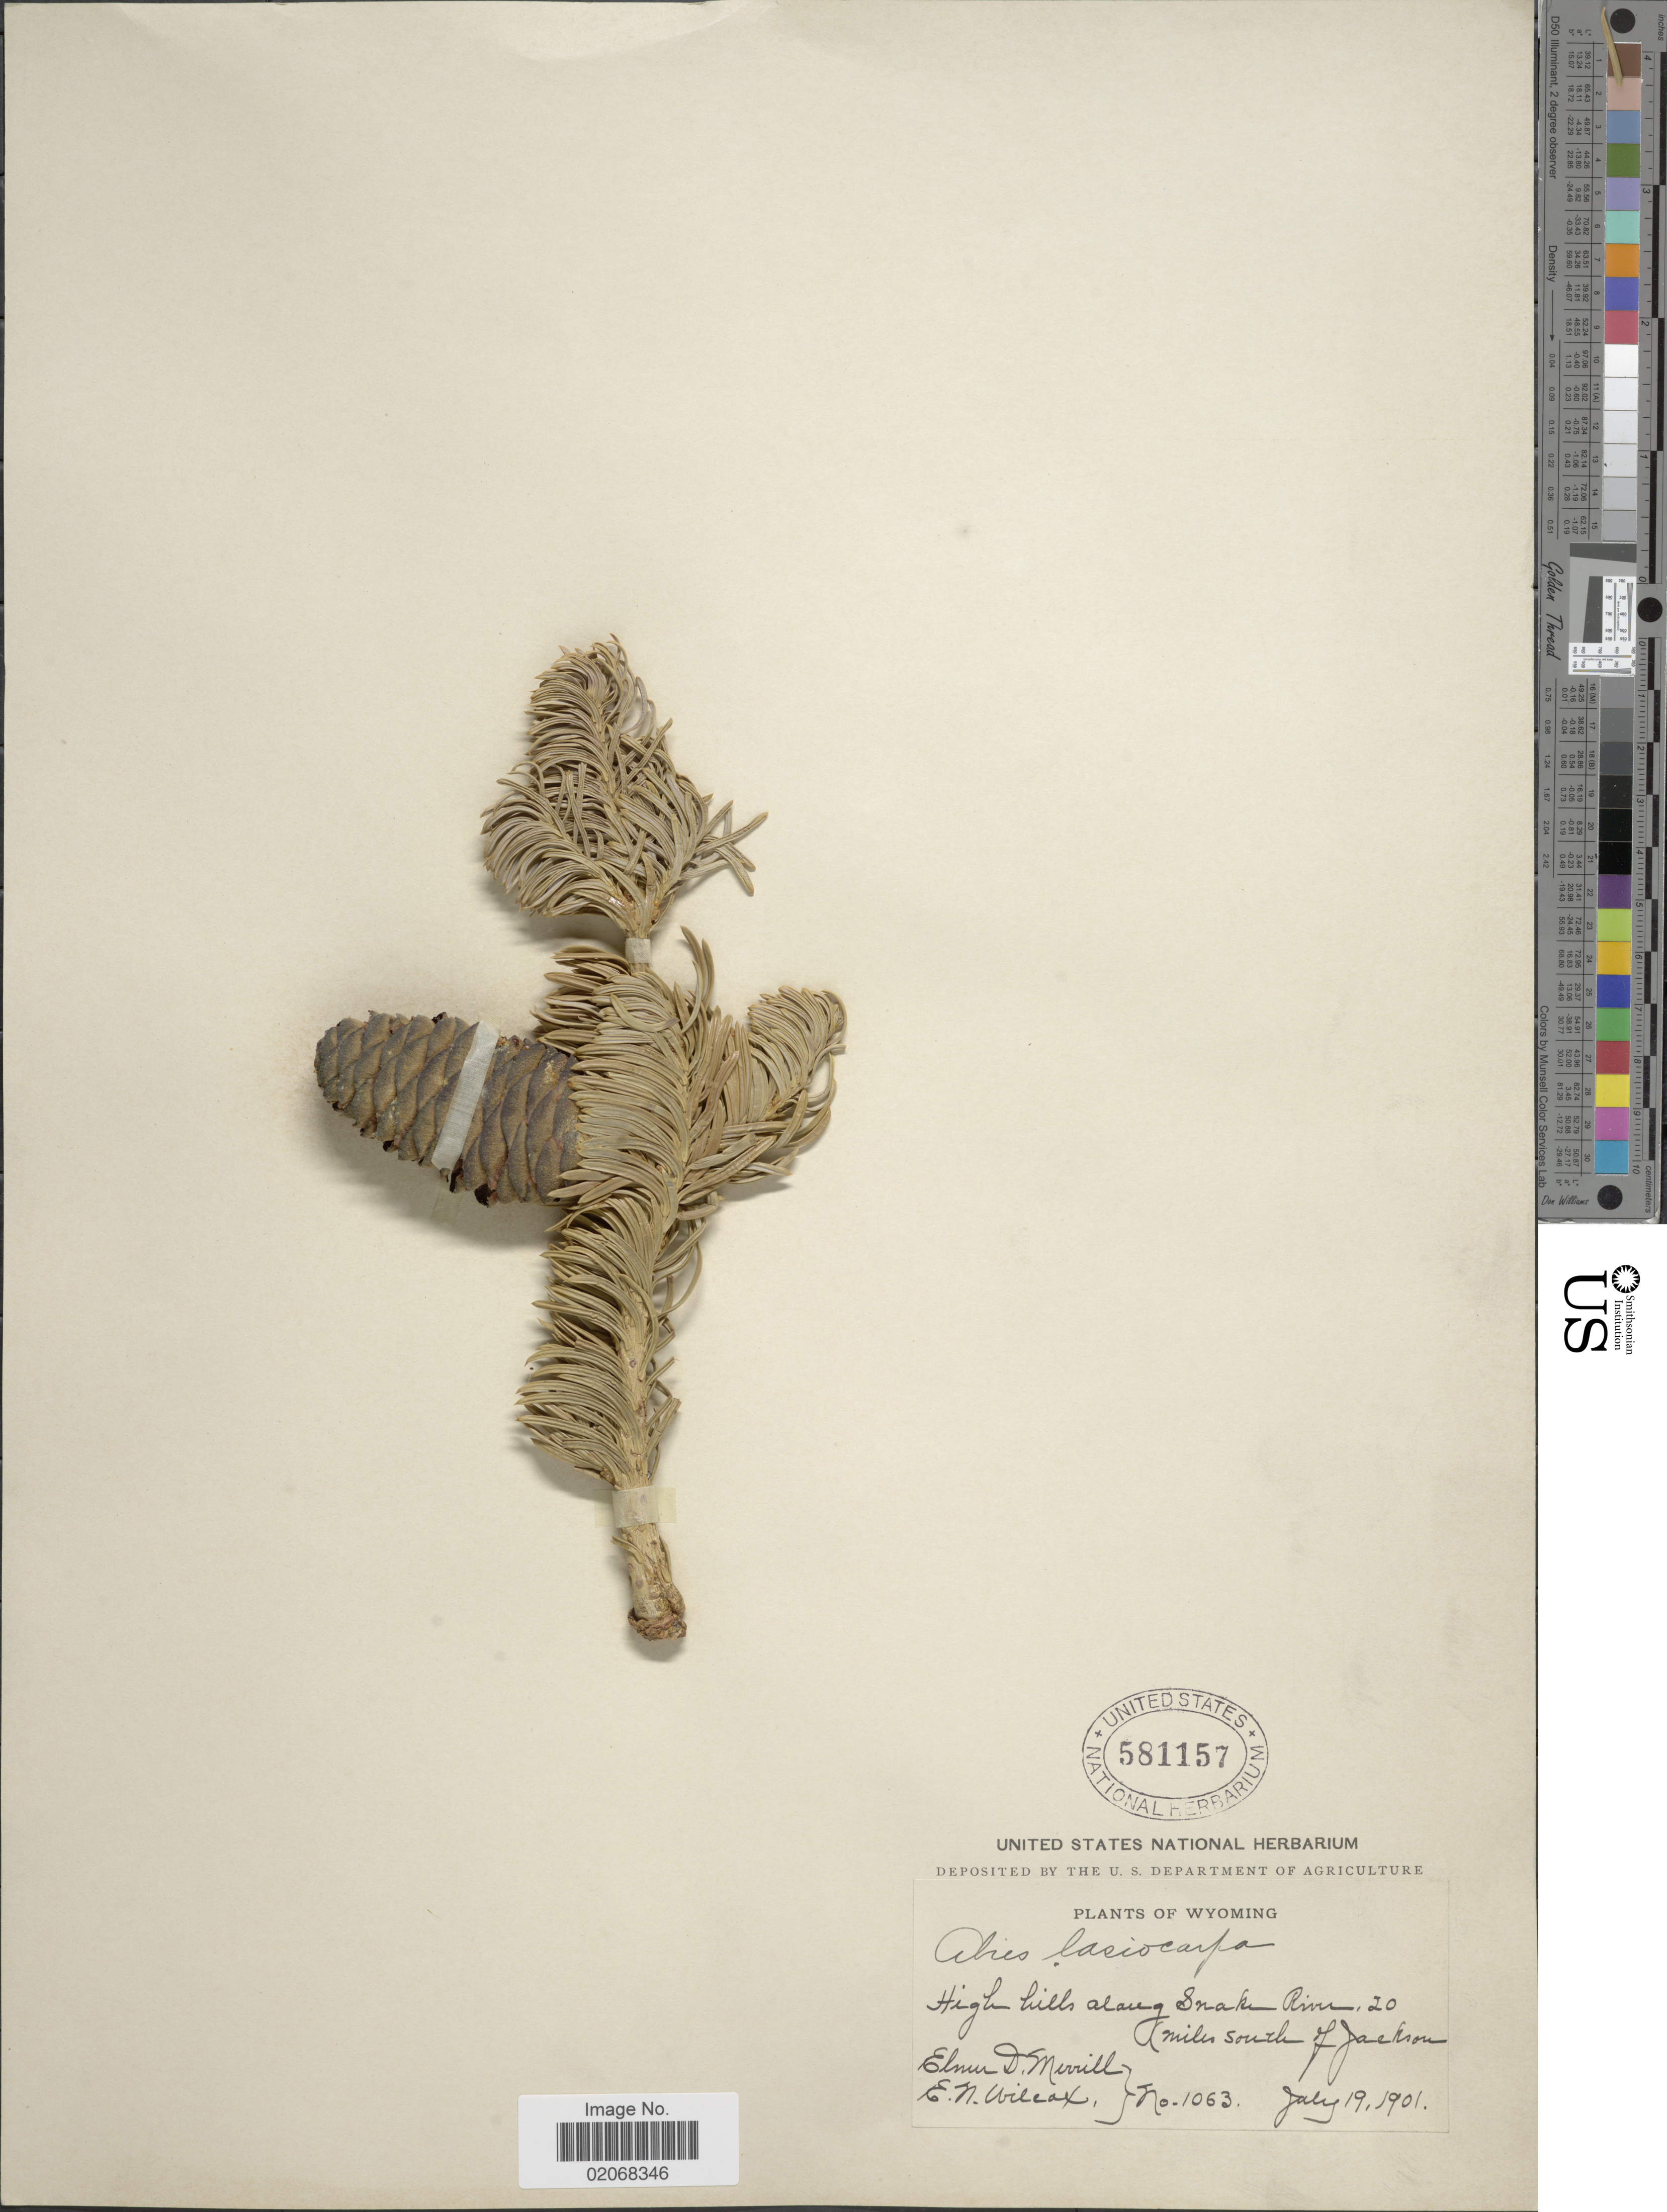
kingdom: Plantae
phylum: Tracheophyta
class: Pinopsida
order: Pinales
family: Pinaceae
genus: Abies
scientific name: Abies lasiocarpa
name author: (Hook.) Nutt.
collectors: E. D. Merrill & E. Wilcox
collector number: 1063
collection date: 1901-07-19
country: United States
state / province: Wyoming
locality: High hills along Snake River, 20 miles south of Jackson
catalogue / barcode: US 581157